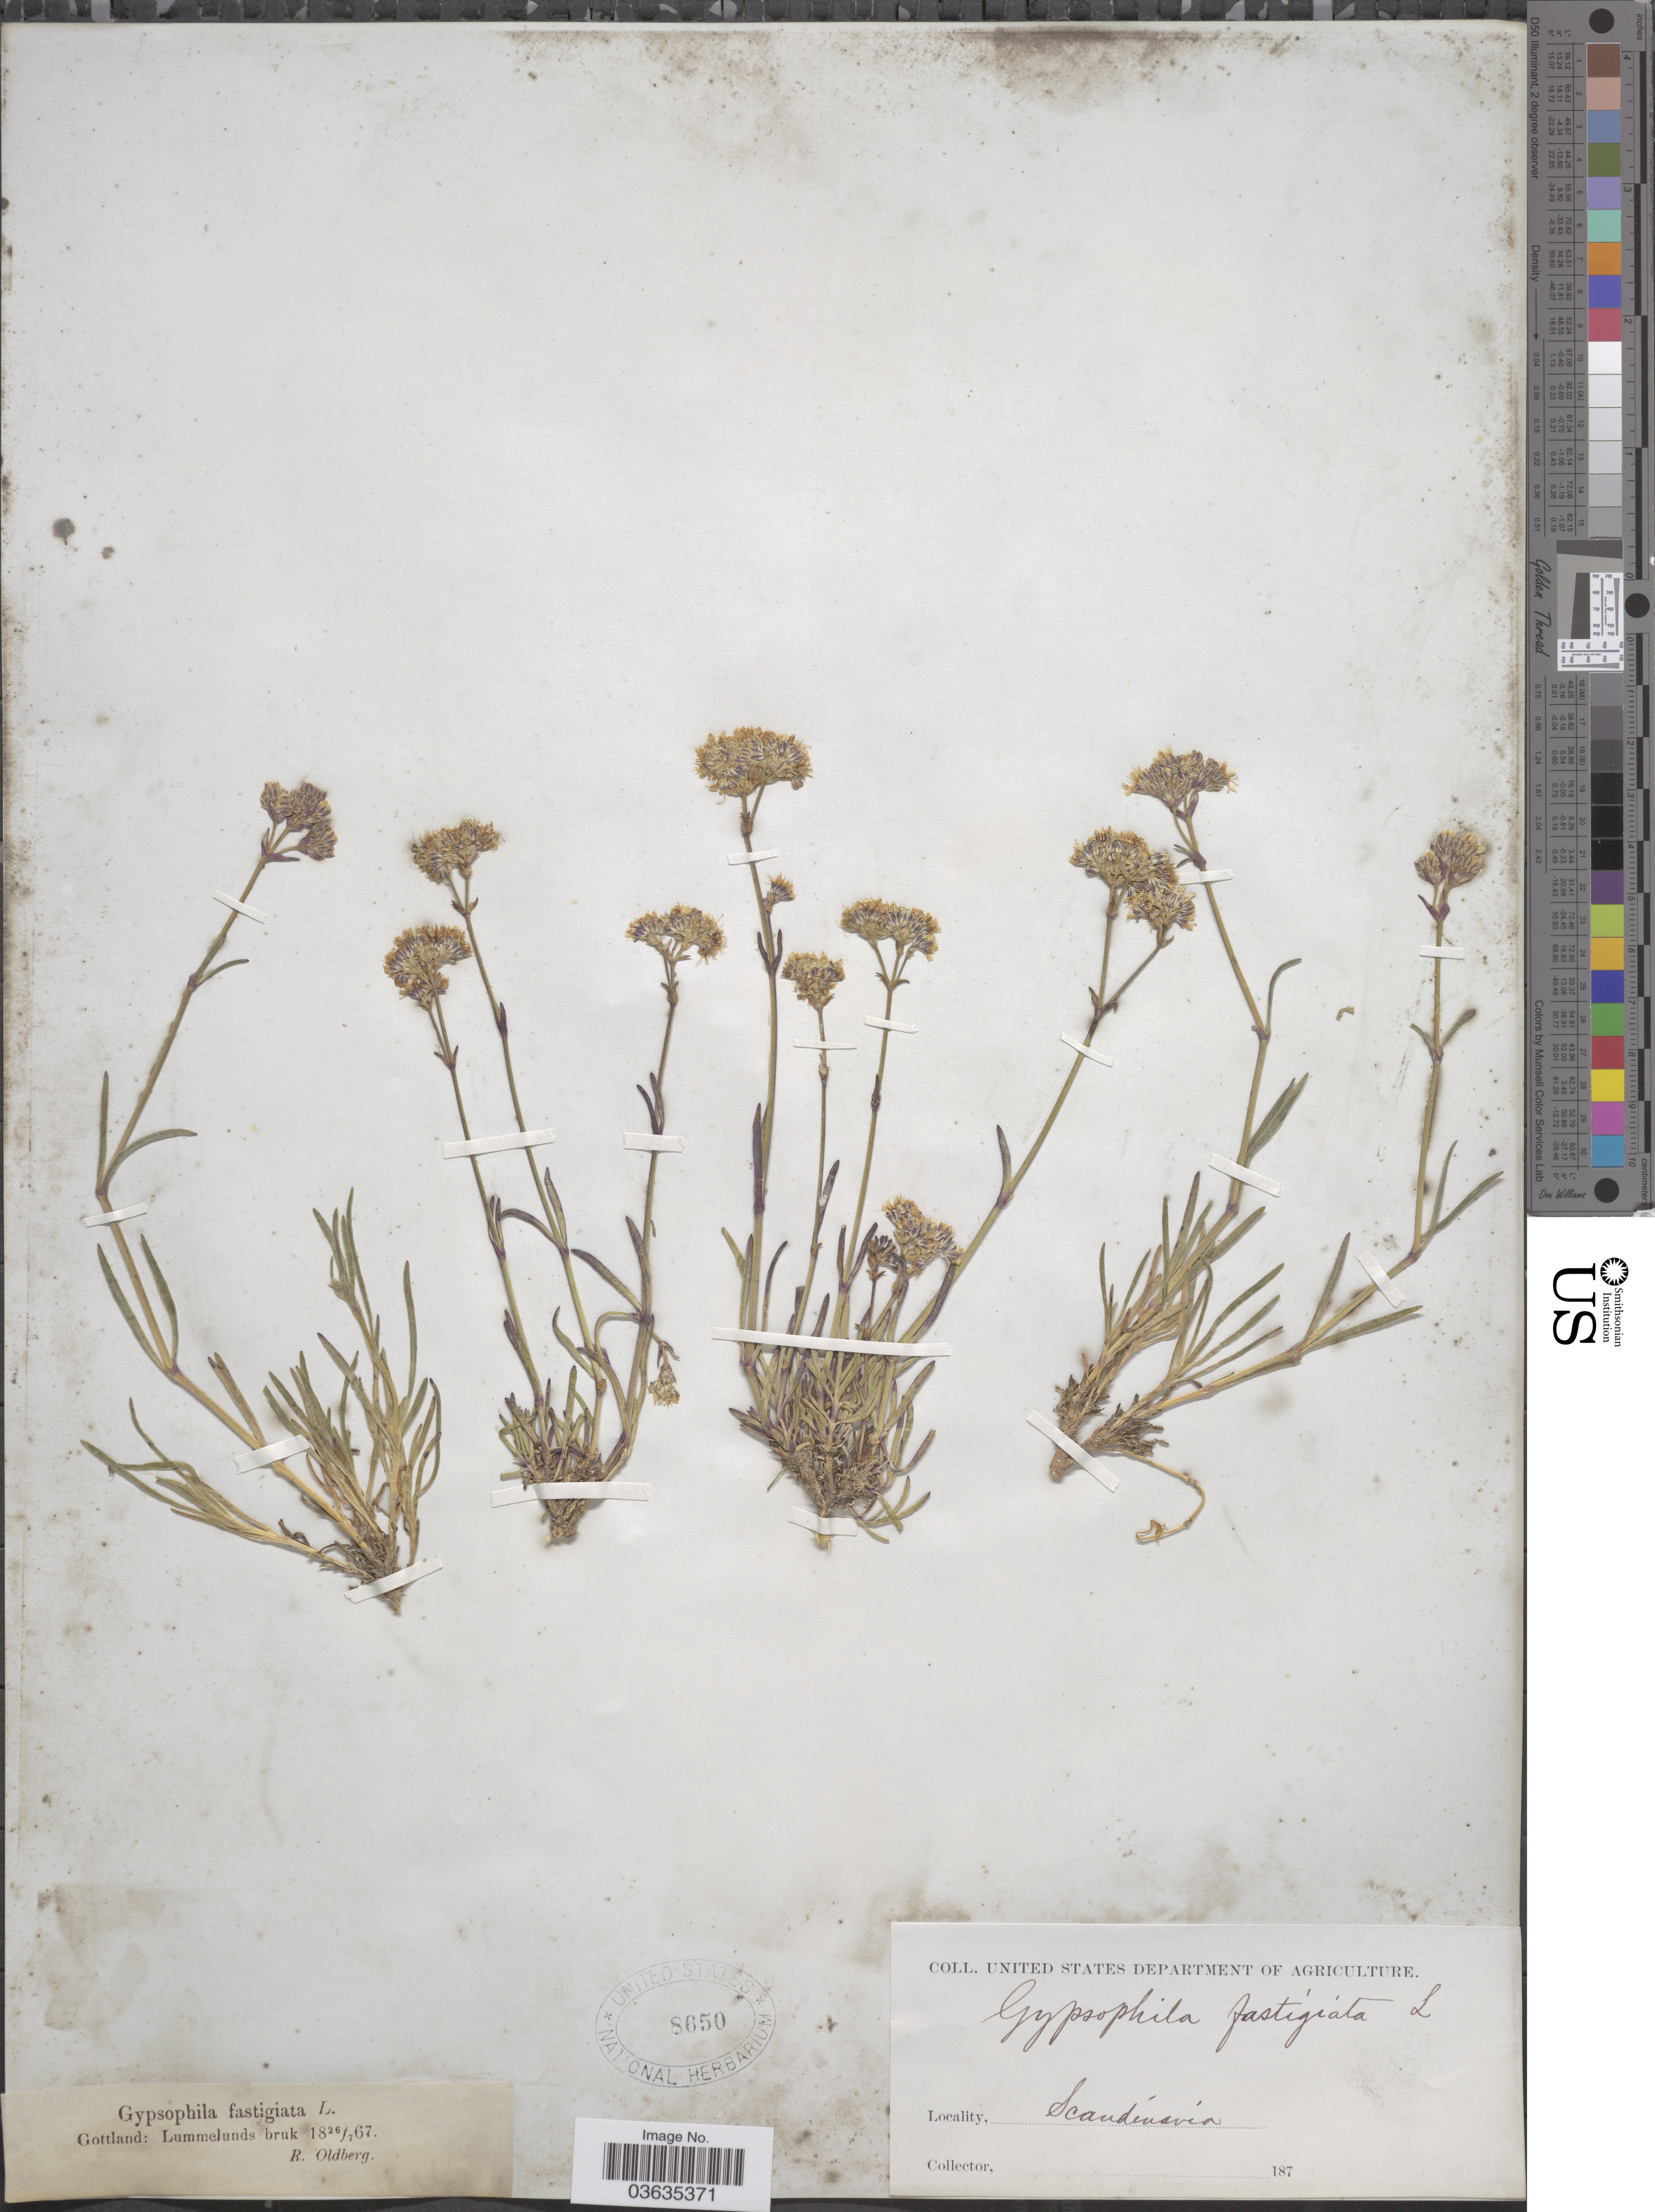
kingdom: Plantae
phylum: Tracheophyta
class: Magnoliopsida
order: Caryophyllales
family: Caryophyllaceae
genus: Gypsophila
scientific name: Gypsophila fastigiata var. fastigiata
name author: L.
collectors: R. Oldberg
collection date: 1867-07-26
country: Sweden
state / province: Gotland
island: Gotland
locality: Scandinavia. Lummelunds bruk.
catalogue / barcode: US 8650